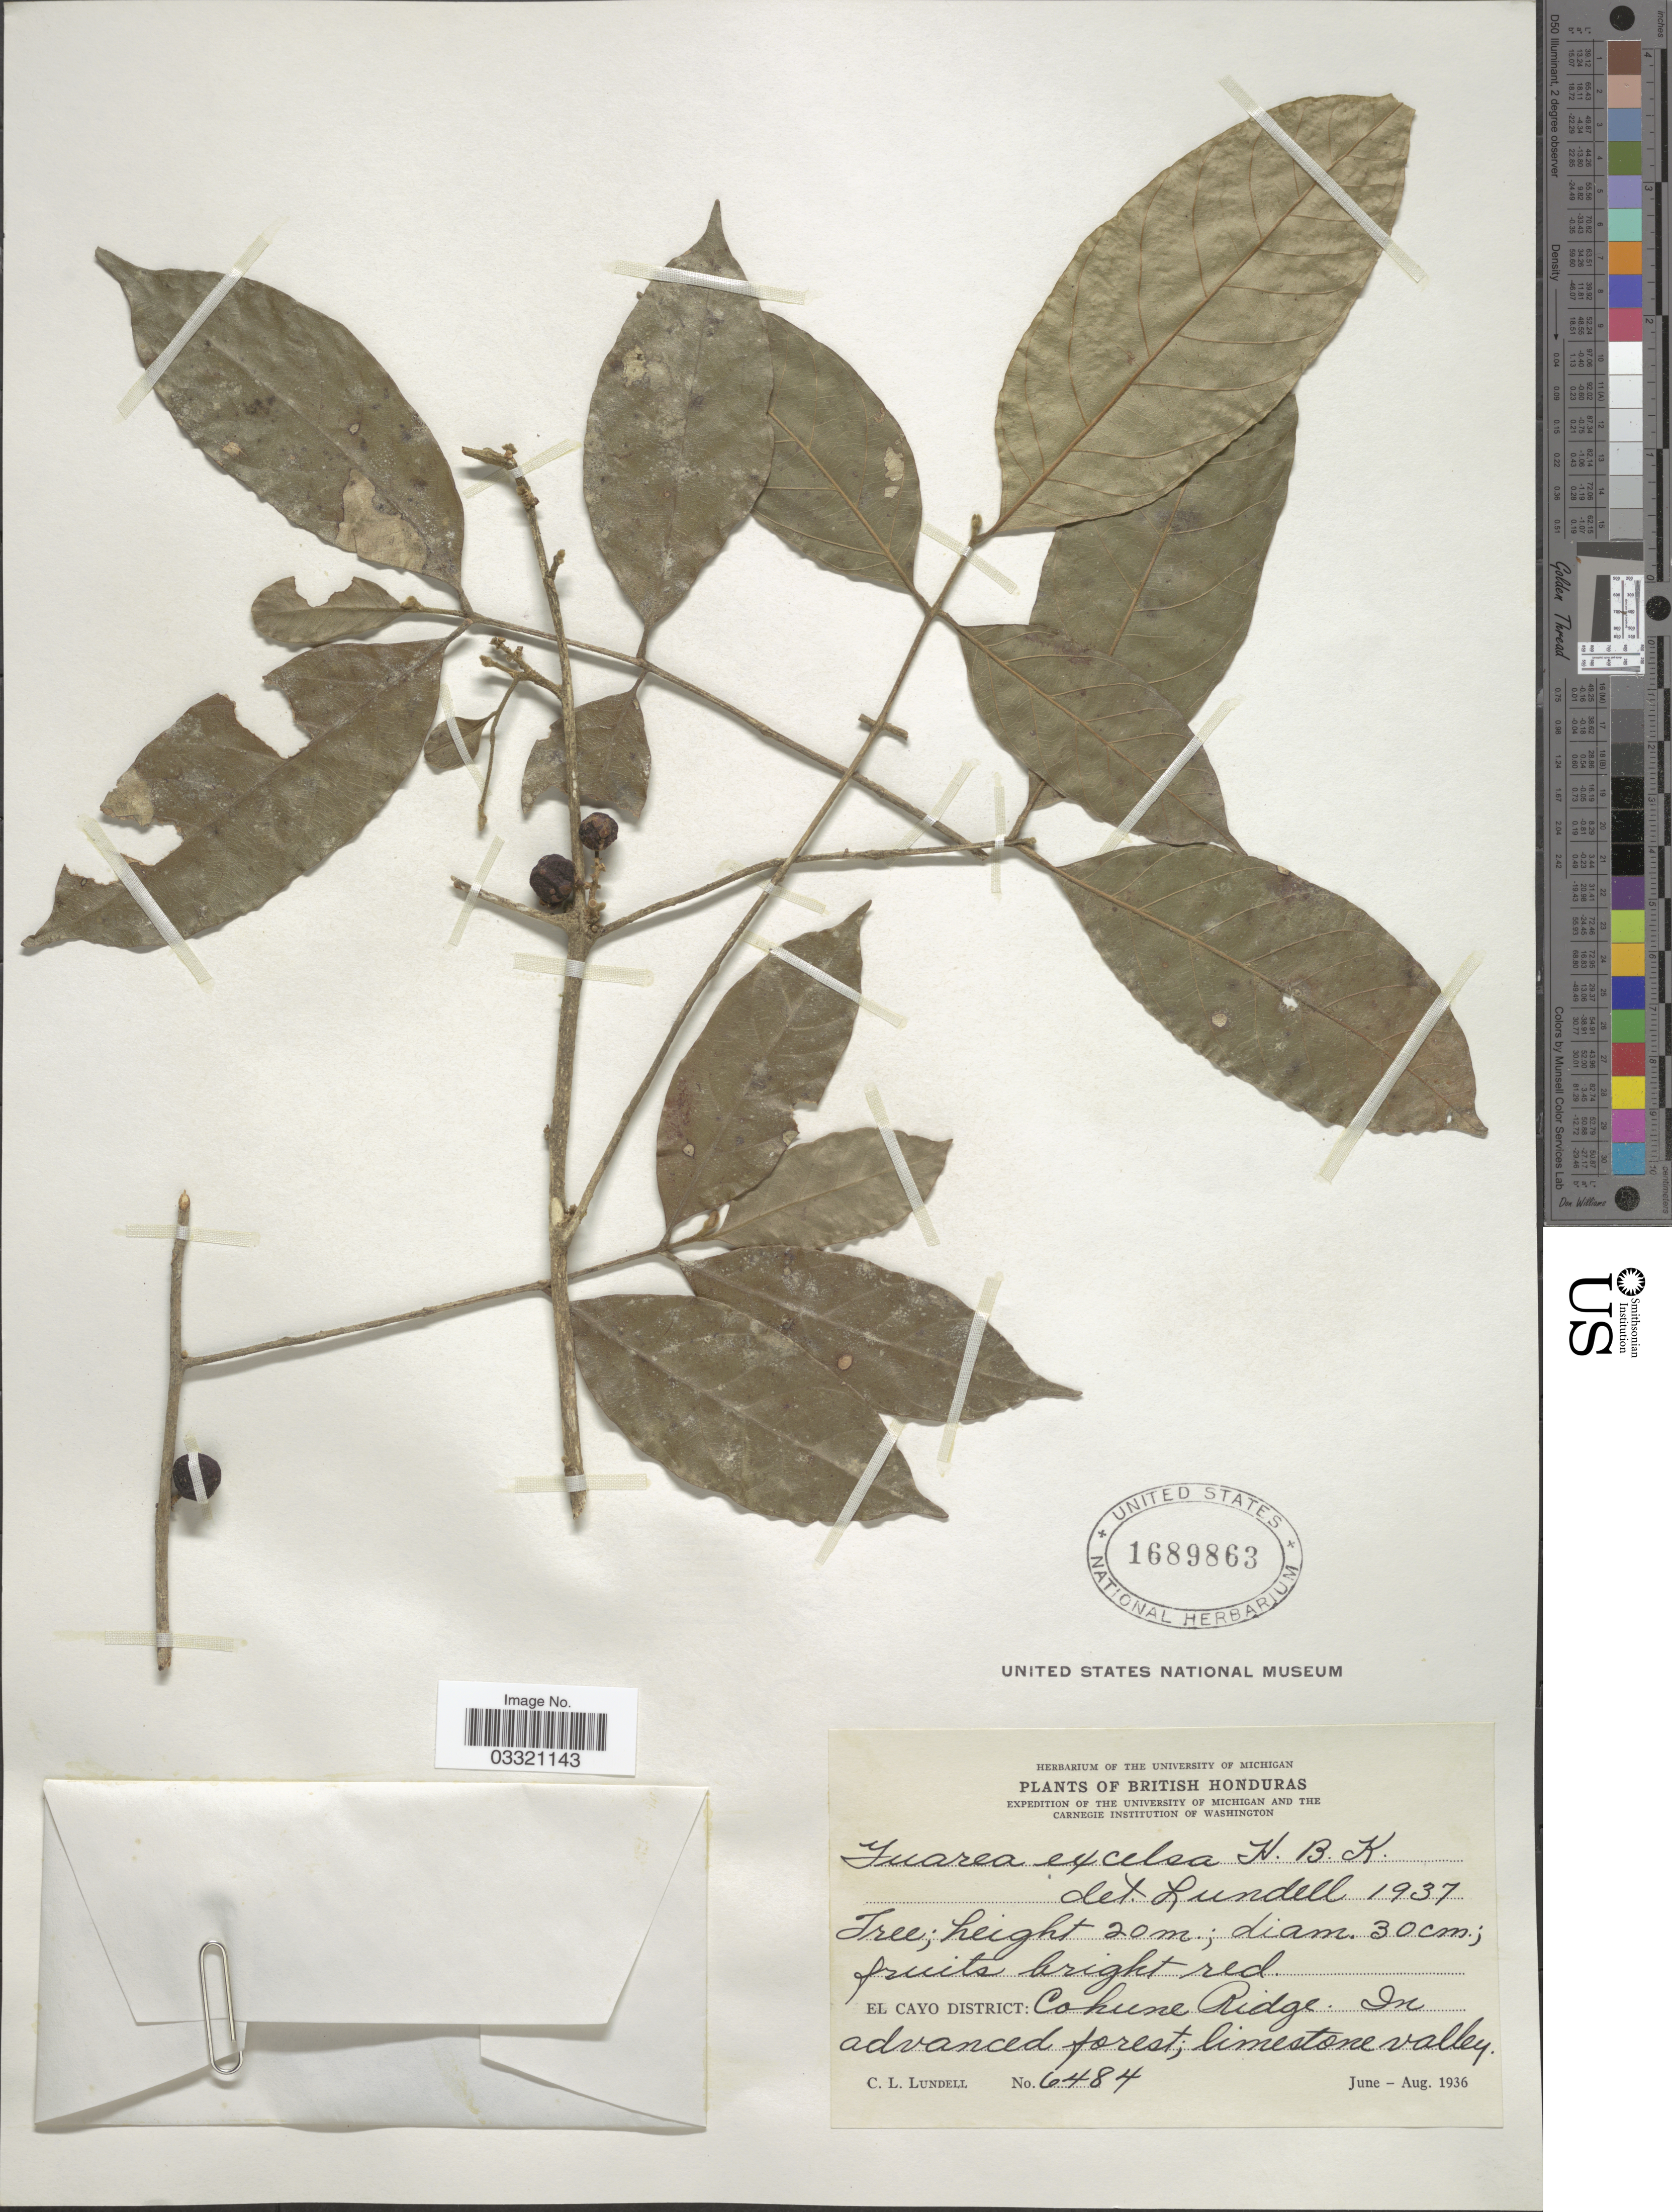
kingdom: Plantae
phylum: Tracheophyta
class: Magnoliopsida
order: Sapindales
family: Meliaceae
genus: Guarea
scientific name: Guarea excelsa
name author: Kunth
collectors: C. L. Lundell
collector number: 6484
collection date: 1936-06/1936-08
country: Belize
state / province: Cayo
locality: British Honduras. El Cayo District: Cohune Ridge.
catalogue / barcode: US 1689863